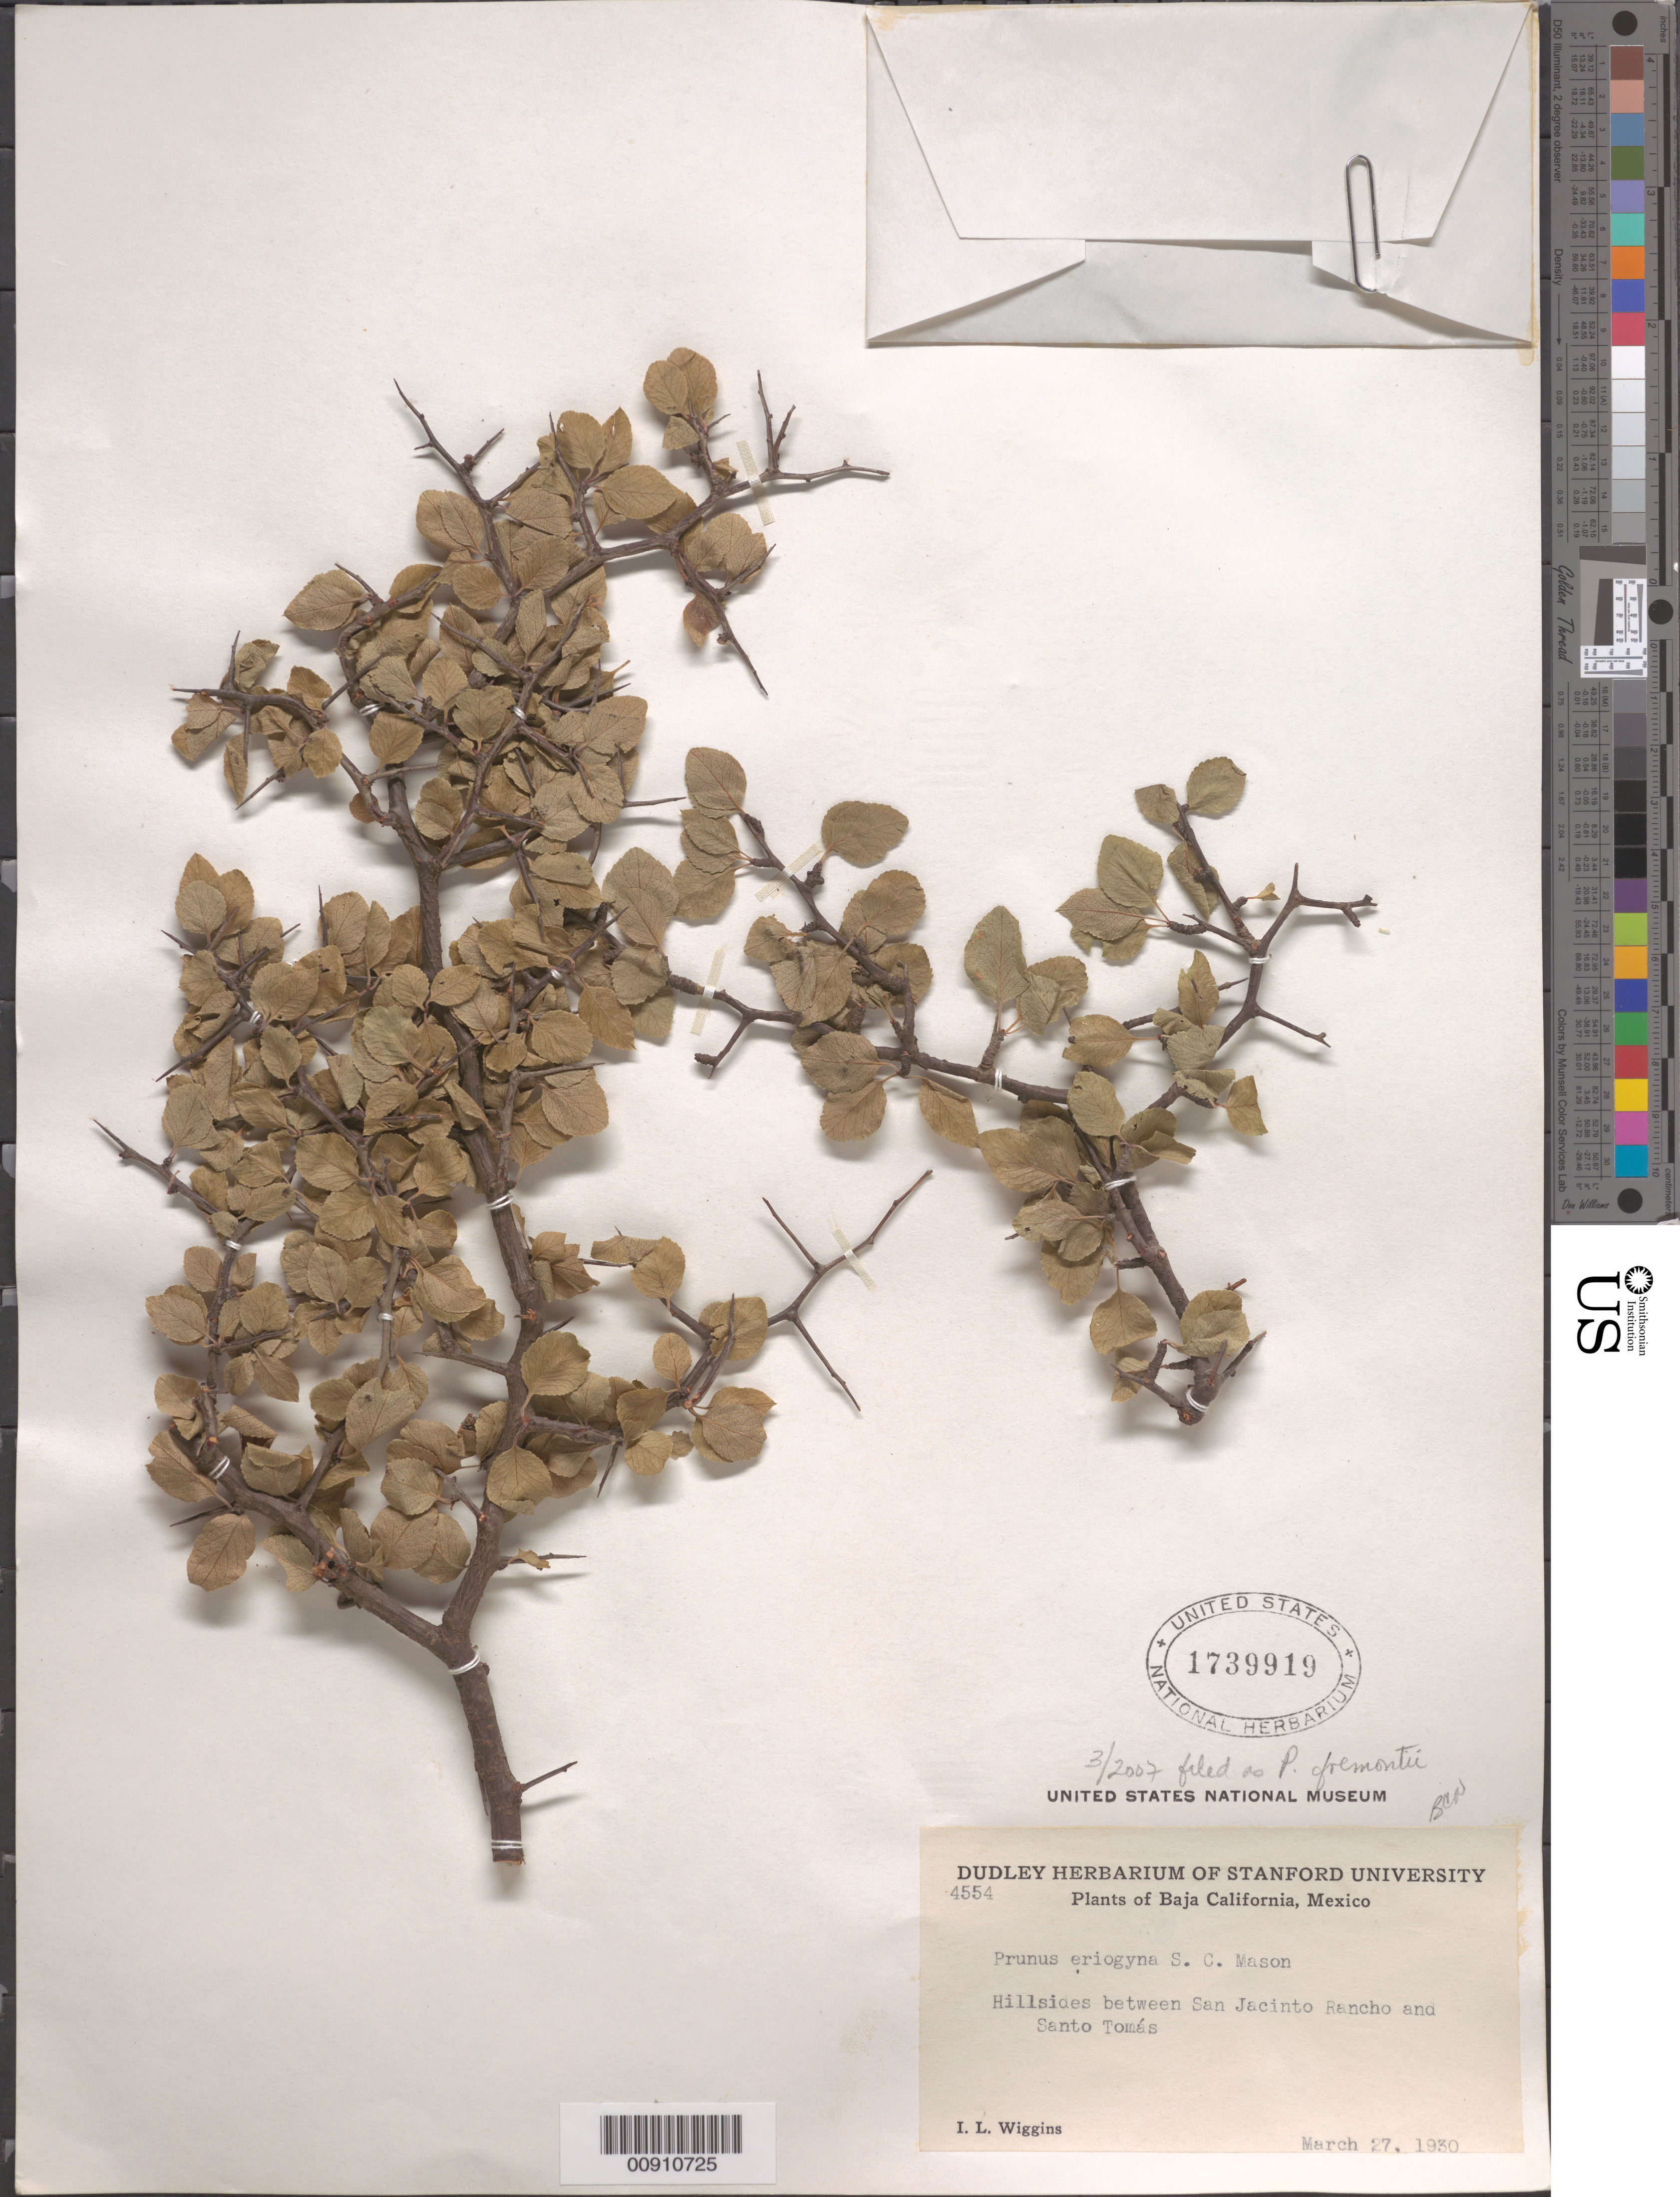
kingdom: Plantae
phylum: Tracheophyta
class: Magnoliopsida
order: Rosales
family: Rosaceae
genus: Prunus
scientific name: Prunus fremontii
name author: S. Watson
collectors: I. L. Wiggins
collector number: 4554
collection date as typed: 27 Mar 1930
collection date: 1930-03-27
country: Mexico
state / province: Baja California Norte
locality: Between San jacinto Rancho and Santo Tomás, Baja California.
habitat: Hillsides.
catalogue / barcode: US 1739919